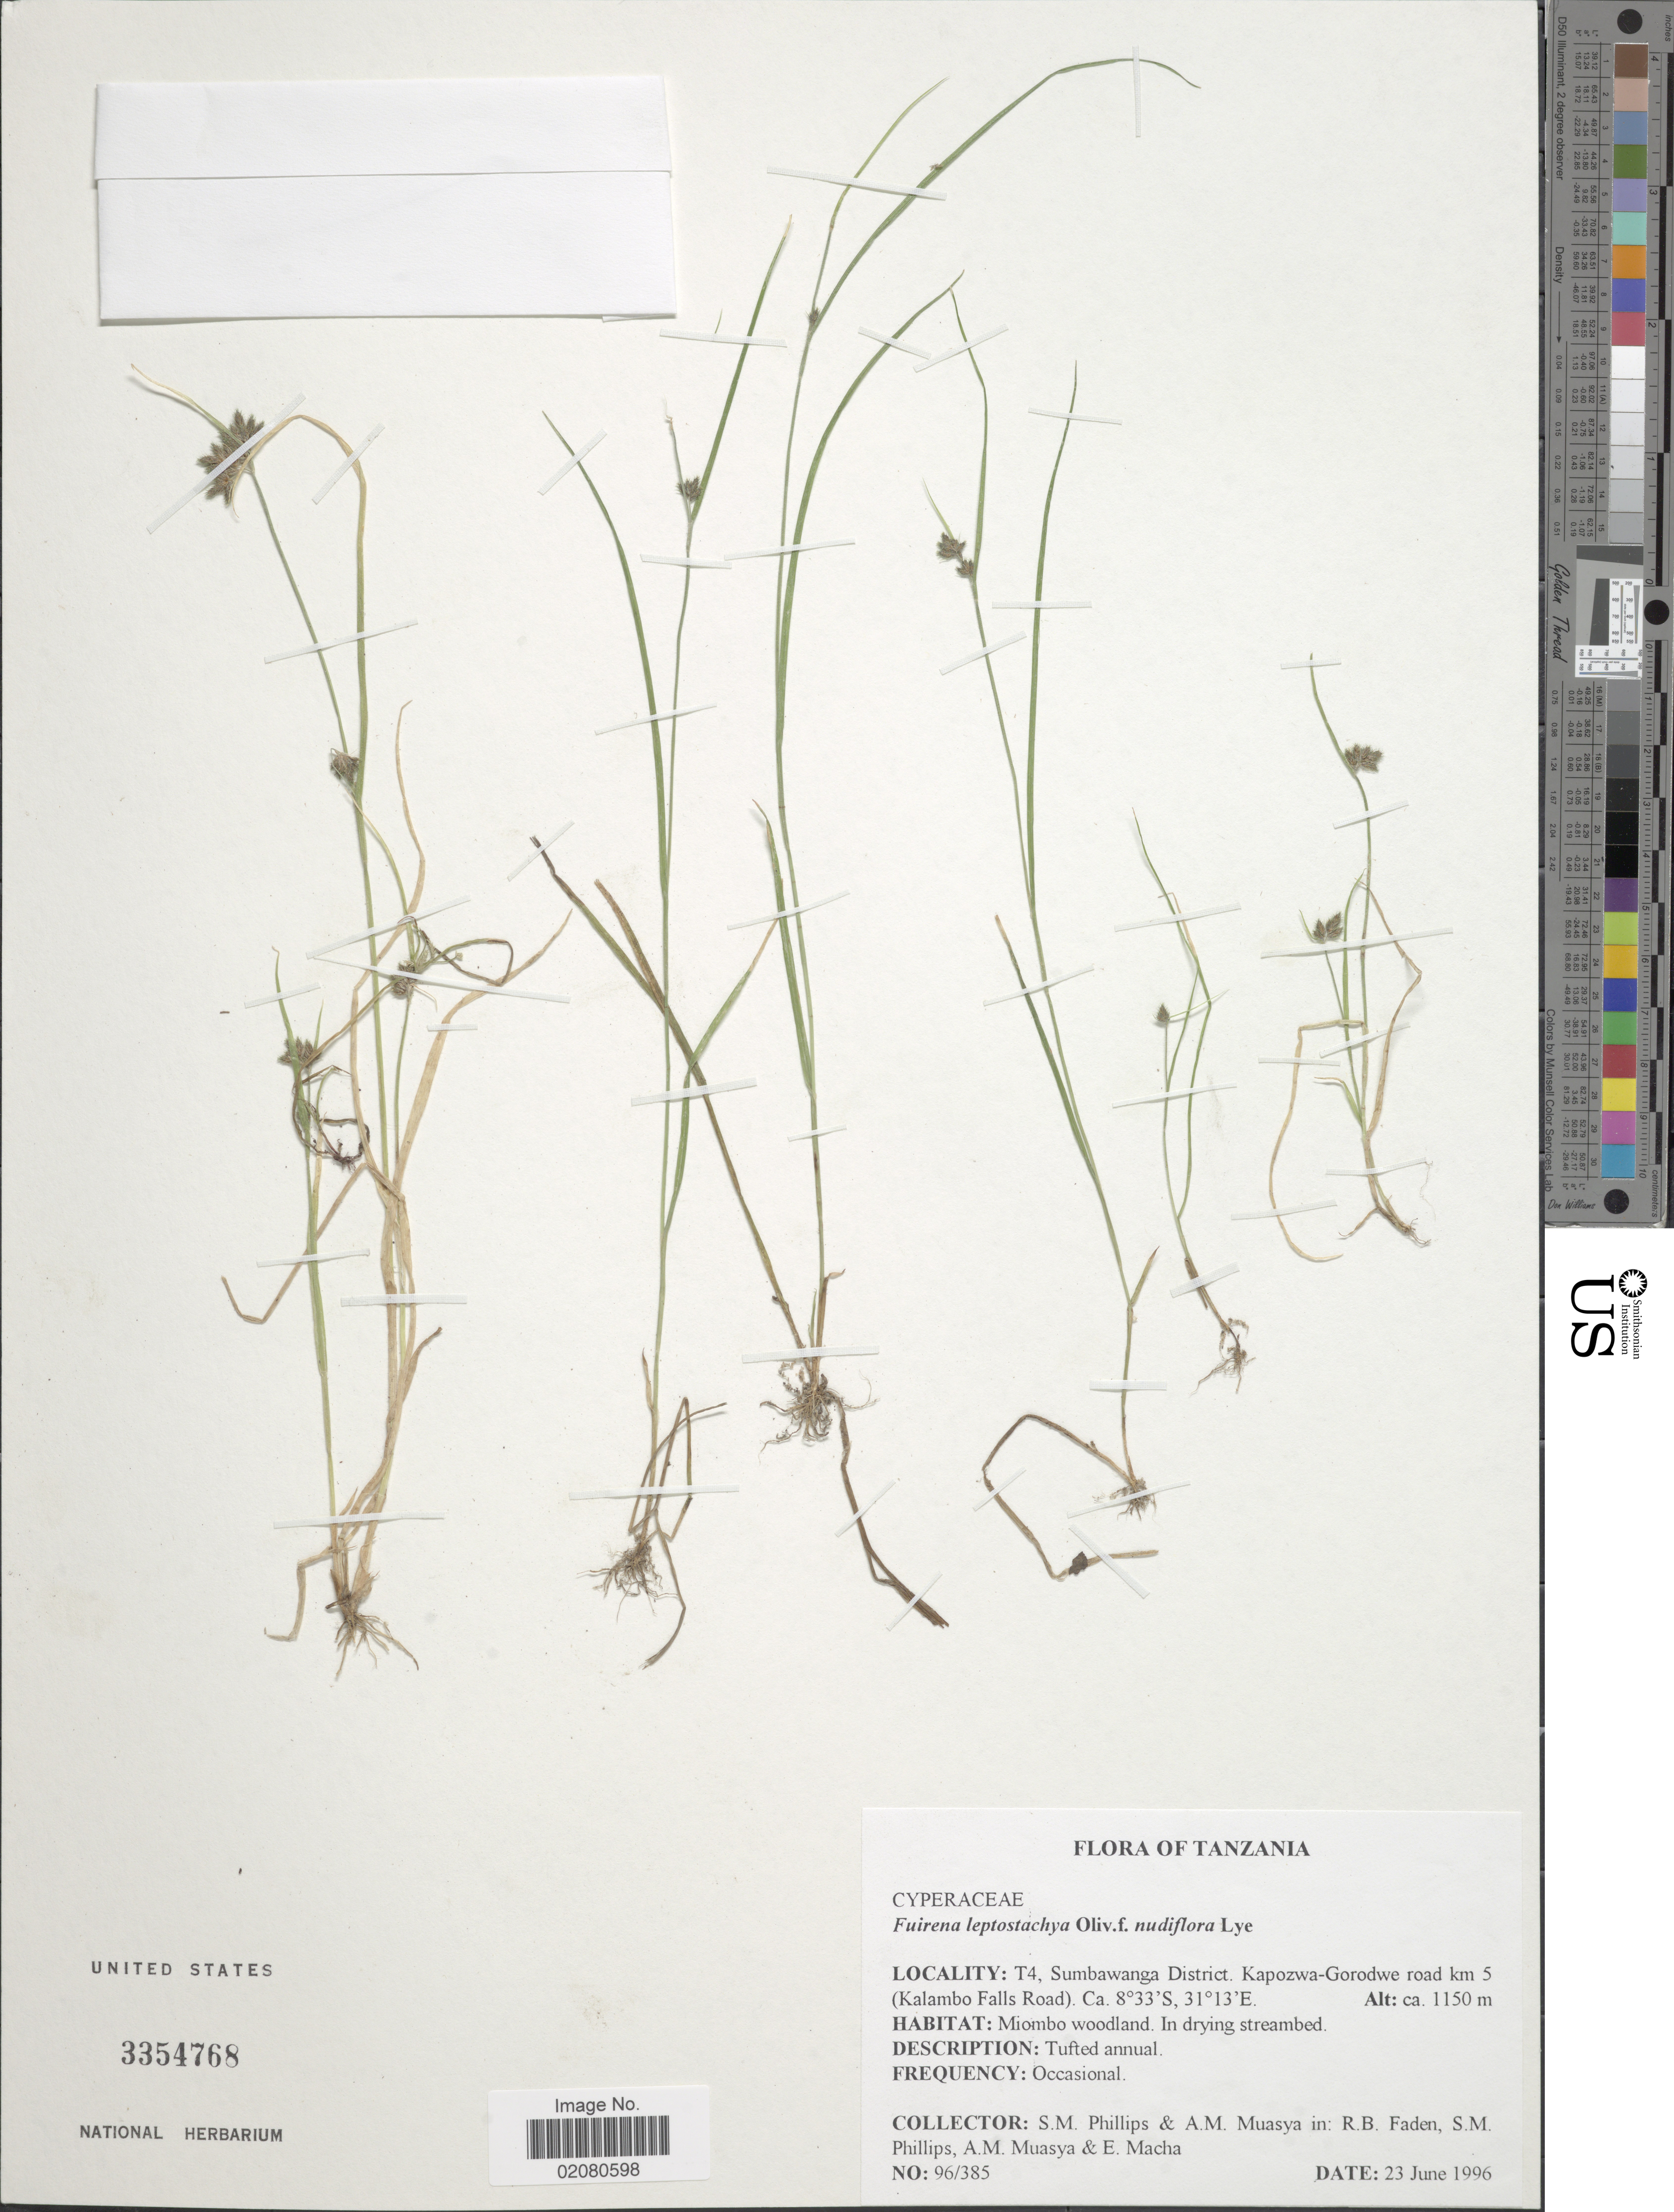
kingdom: Plantae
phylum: Tracheophyta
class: Liliopsida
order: Poales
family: Cyperaceae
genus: Fuirena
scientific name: Fuirena leptostachya f. nudiflora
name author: Lye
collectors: S. M. Phillips, A. Muasya, R. B. Faden & E. Macha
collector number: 96/385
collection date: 1996-06-23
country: Tanzania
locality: Tanzania, T4 Sumbawanga District. Kapozwa-Gorodwe road km 5 (Kalambo Falls Road).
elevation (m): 1150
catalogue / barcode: US 3354768